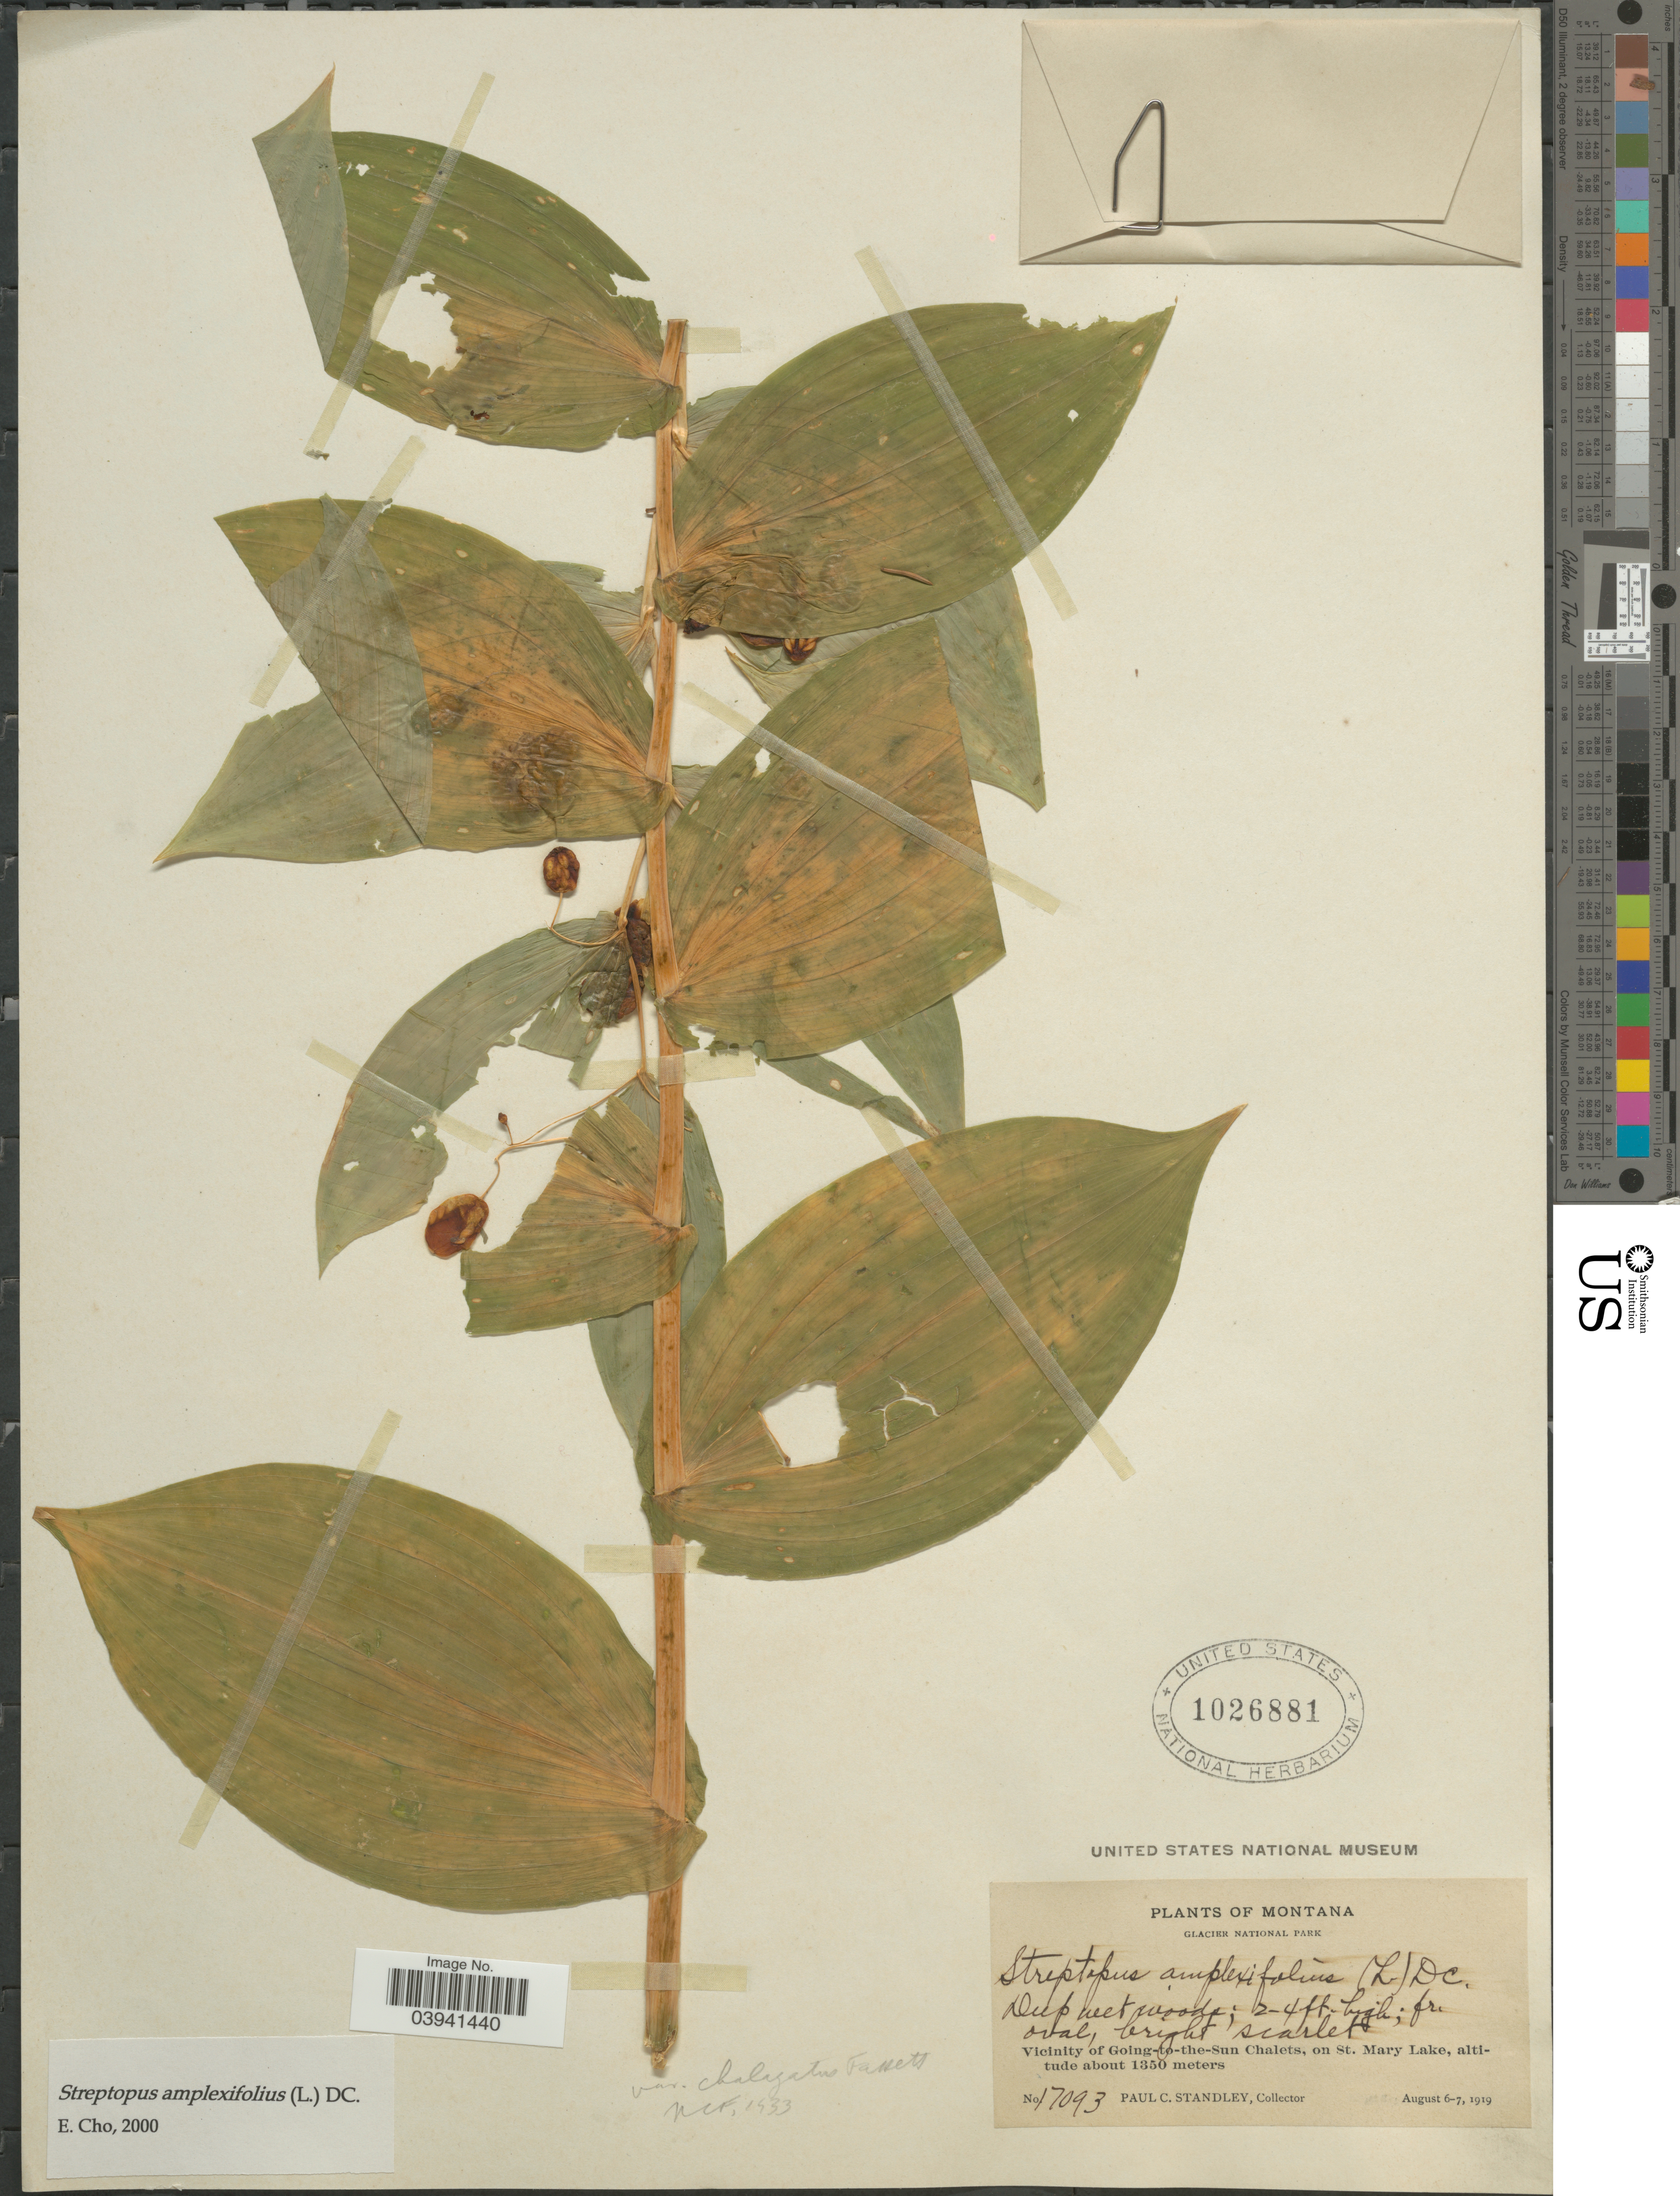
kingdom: Plantae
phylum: Tracheophyta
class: Liliopsida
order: Liliales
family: Liliaceae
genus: Streptopus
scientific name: Streptopus amplexifolius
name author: (L.) DC.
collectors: P. C. Standley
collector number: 17093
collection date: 1919-08-06/1919-08-07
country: United States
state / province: Montana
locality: Glacier National Park. Vicinity of Going-to-the-Sun Chalets, on St. Mary Lake.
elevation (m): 1350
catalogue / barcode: US 1026881